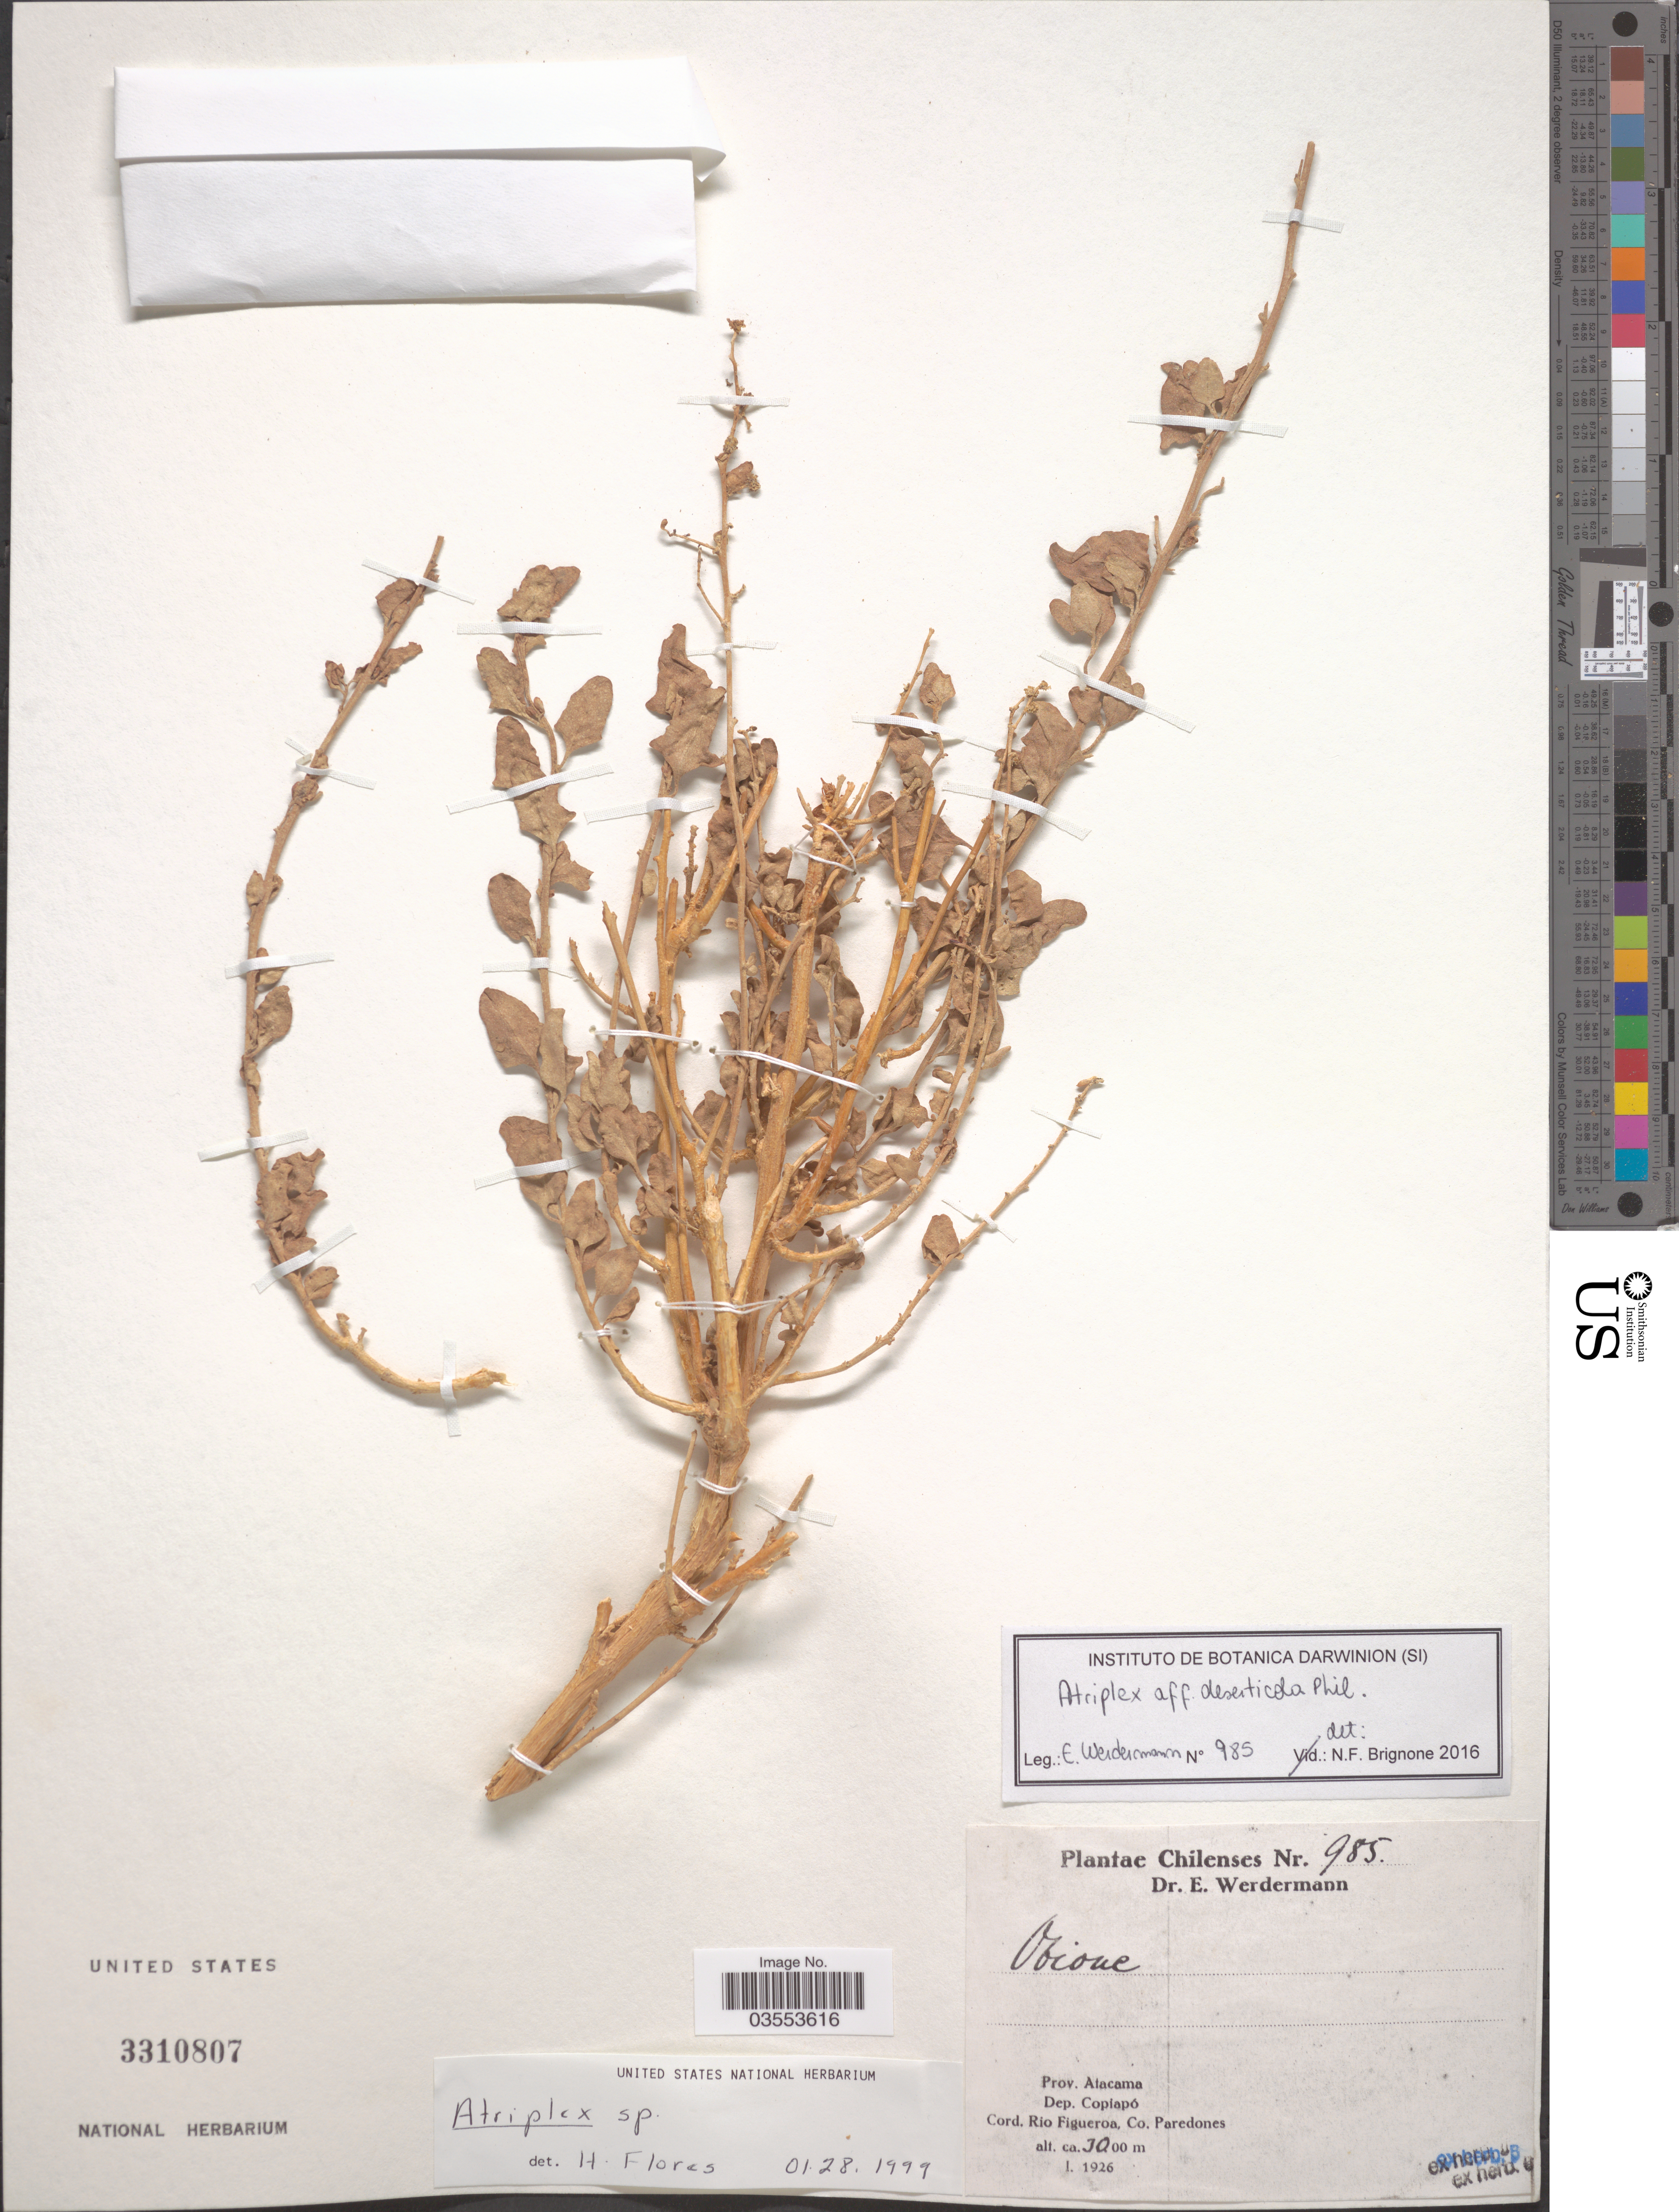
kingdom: Plantae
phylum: Tracheophyta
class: Magnoliopsida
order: Caryophyllales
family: Amaranthaceae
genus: Atriplex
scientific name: Atriplex sp.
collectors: E. Werdermann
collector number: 985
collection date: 1926-01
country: Chile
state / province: Atacama (III)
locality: Prov. Atacama. Dep. Copiapó. Cord. Rio Figueroa, Co. Paredones.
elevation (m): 3000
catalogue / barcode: US 3310807